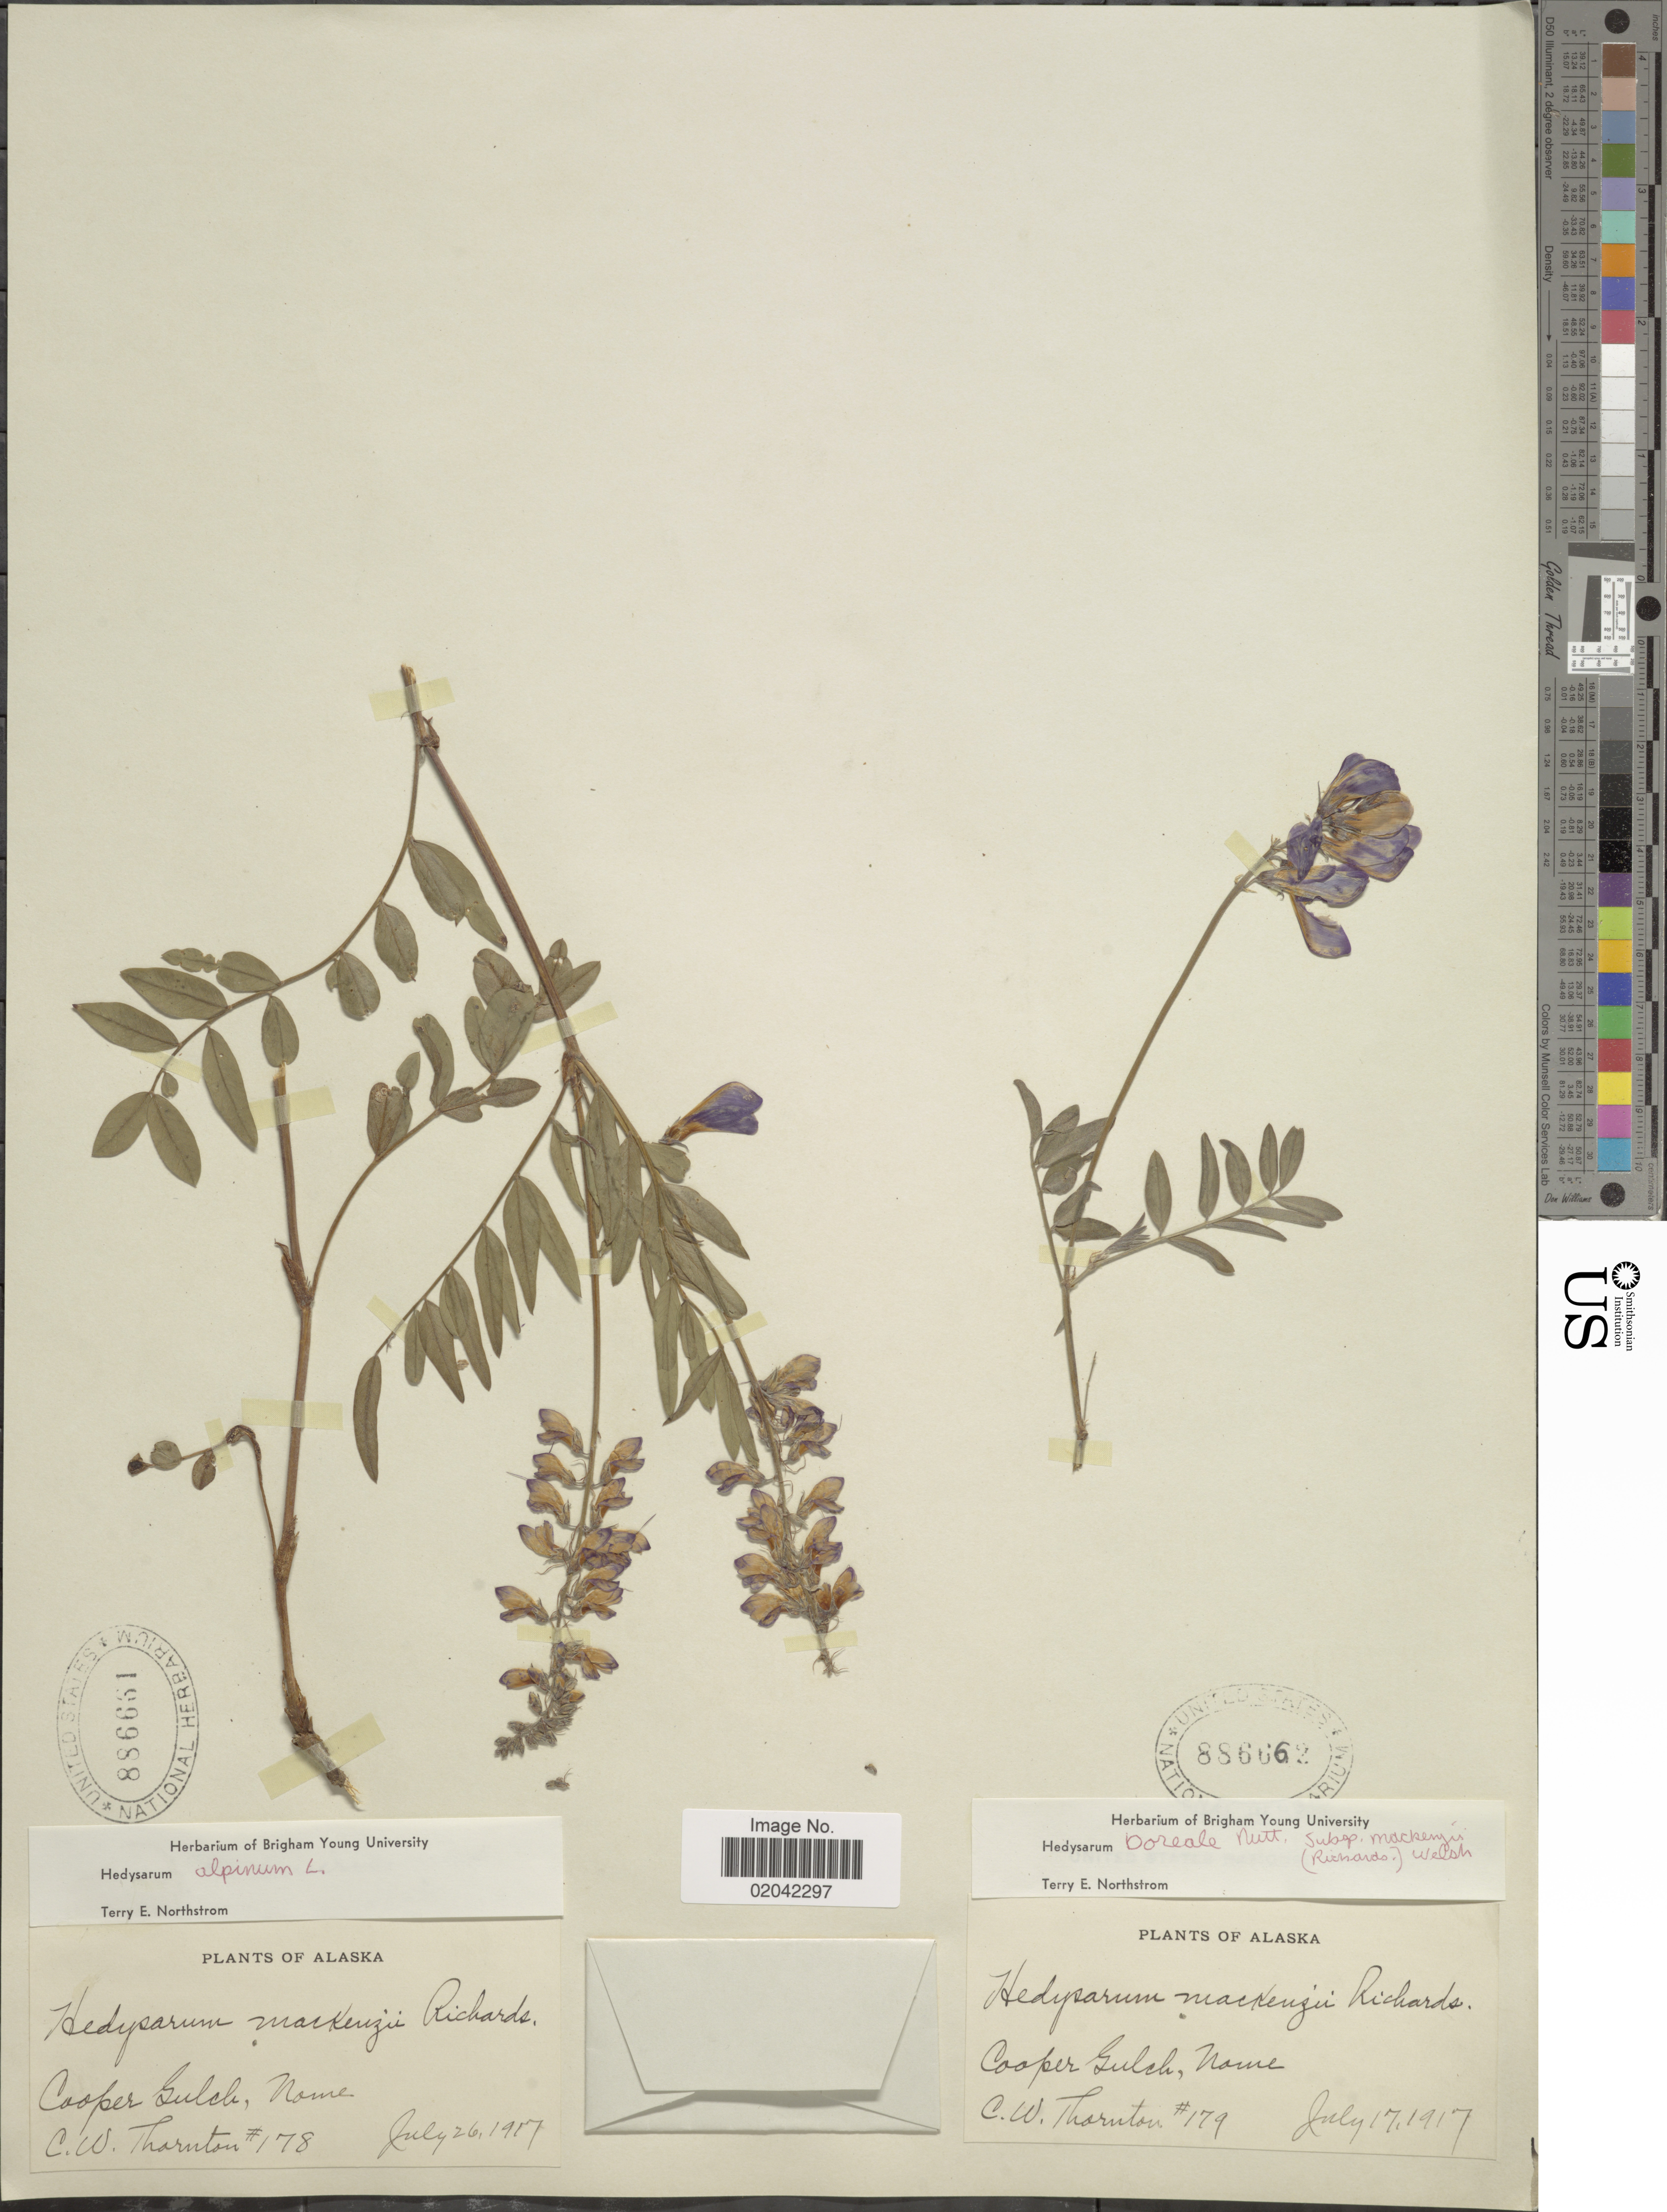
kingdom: Plantae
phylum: Tracheophyta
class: Magnoliopsida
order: Fabales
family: Fabaceae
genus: Hedysarum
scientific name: Hedysarum alpinum var. americanum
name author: Michx. ex Pursh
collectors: C. Thornton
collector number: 178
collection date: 1917-07-26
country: United States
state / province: Alaska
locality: Cooper Gulch, Nome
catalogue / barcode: US 886661